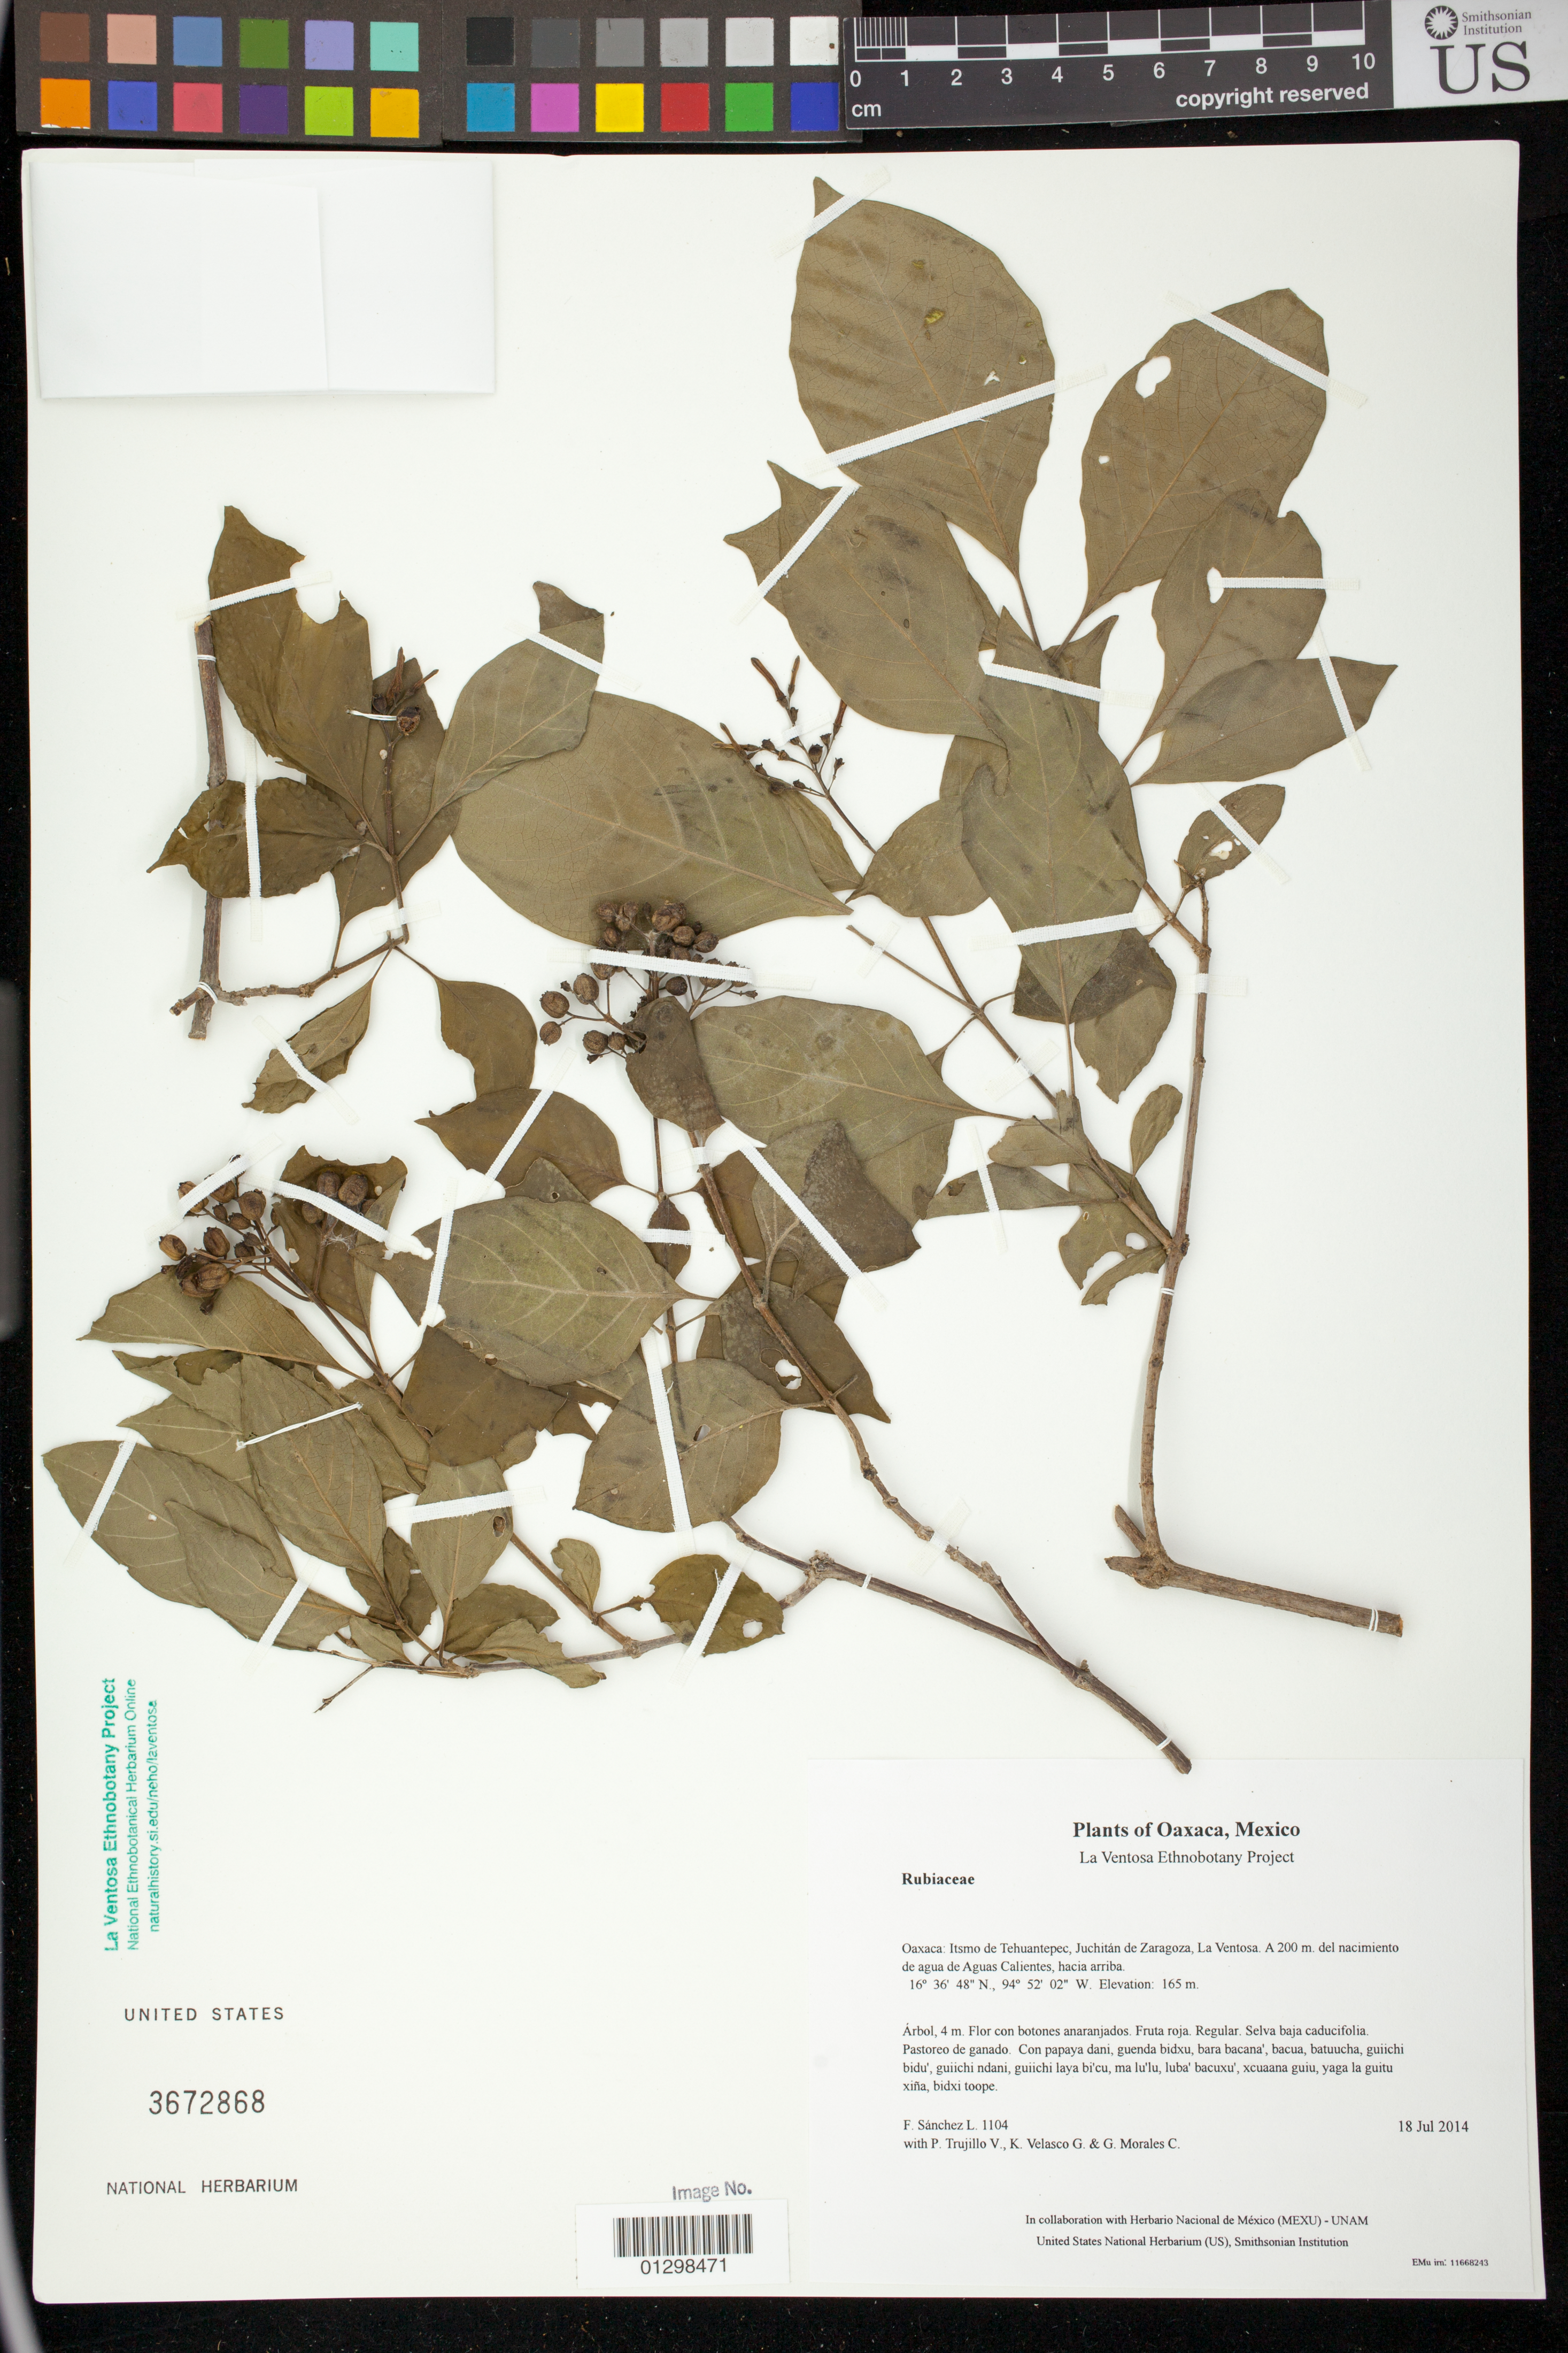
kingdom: Plantae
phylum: Tracheophyta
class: Magnoliopsida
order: Gentianales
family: Rubiaceae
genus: Hamelia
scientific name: Hamelia versicolor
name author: A. Gray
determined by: Velasco G., Kenia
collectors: F. Sánchez L., P. Trujillo V., K. Velasco G. & G. Morales C.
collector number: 1104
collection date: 2014-07-18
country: Mexico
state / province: Oaxaca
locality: Itsmo de Tehuantepec, Juchitán de Zaragoza, La Ventosa. A 200 m. del nacimiento de agua de Aguas Calientes, hacia arriba.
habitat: Selva baja caducifolia. Pastoreo de ganado.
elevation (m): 165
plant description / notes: MEXU, SERO, US; Yaga. 4 m. Guie' mudu biguitu. Cuaananaxhi naxiña'. Nuu.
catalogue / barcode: US 3672868